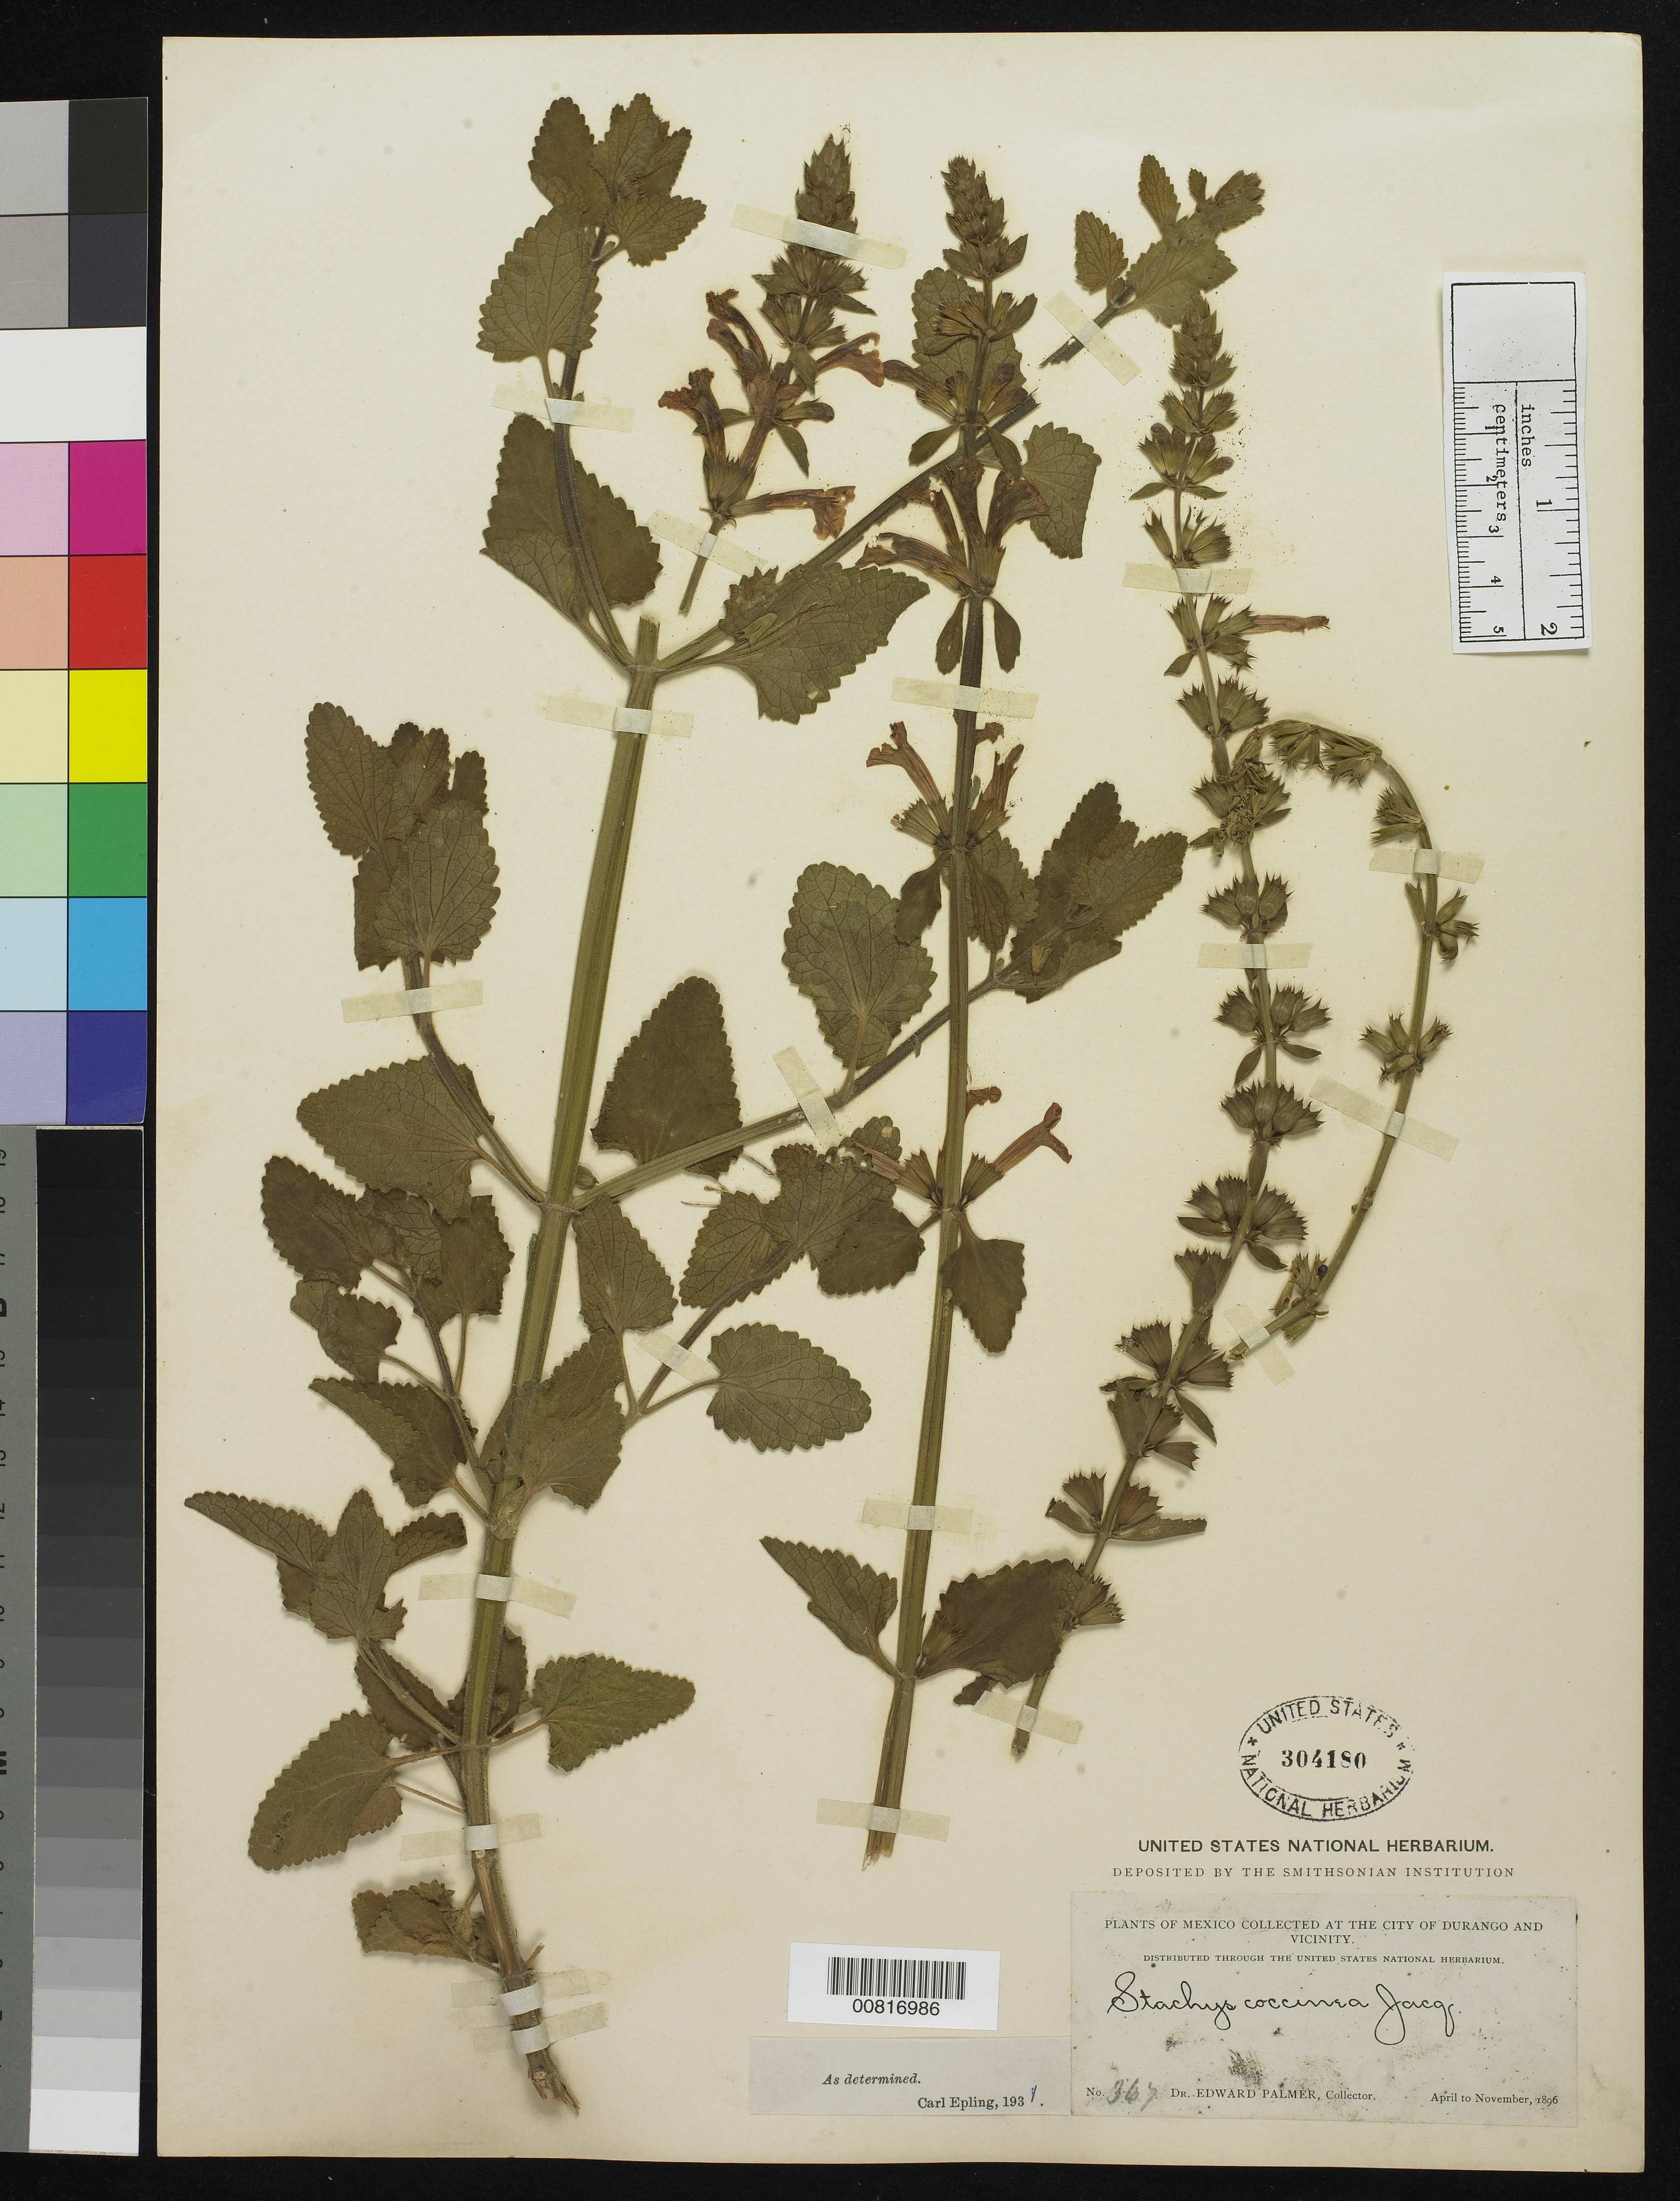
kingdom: Plantae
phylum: Tracheophyta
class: Magnoliopsida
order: Lamiales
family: Lamiaceae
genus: Stachys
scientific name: Stachys coccinea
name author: Ortega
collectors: E. Palmer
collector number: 367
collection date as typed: Apr 1896 to -- Nov 1896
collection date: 1896-04/1896-11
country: Mexico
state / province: Durango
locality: City of Durango and vicinity.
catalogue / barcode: US 304180